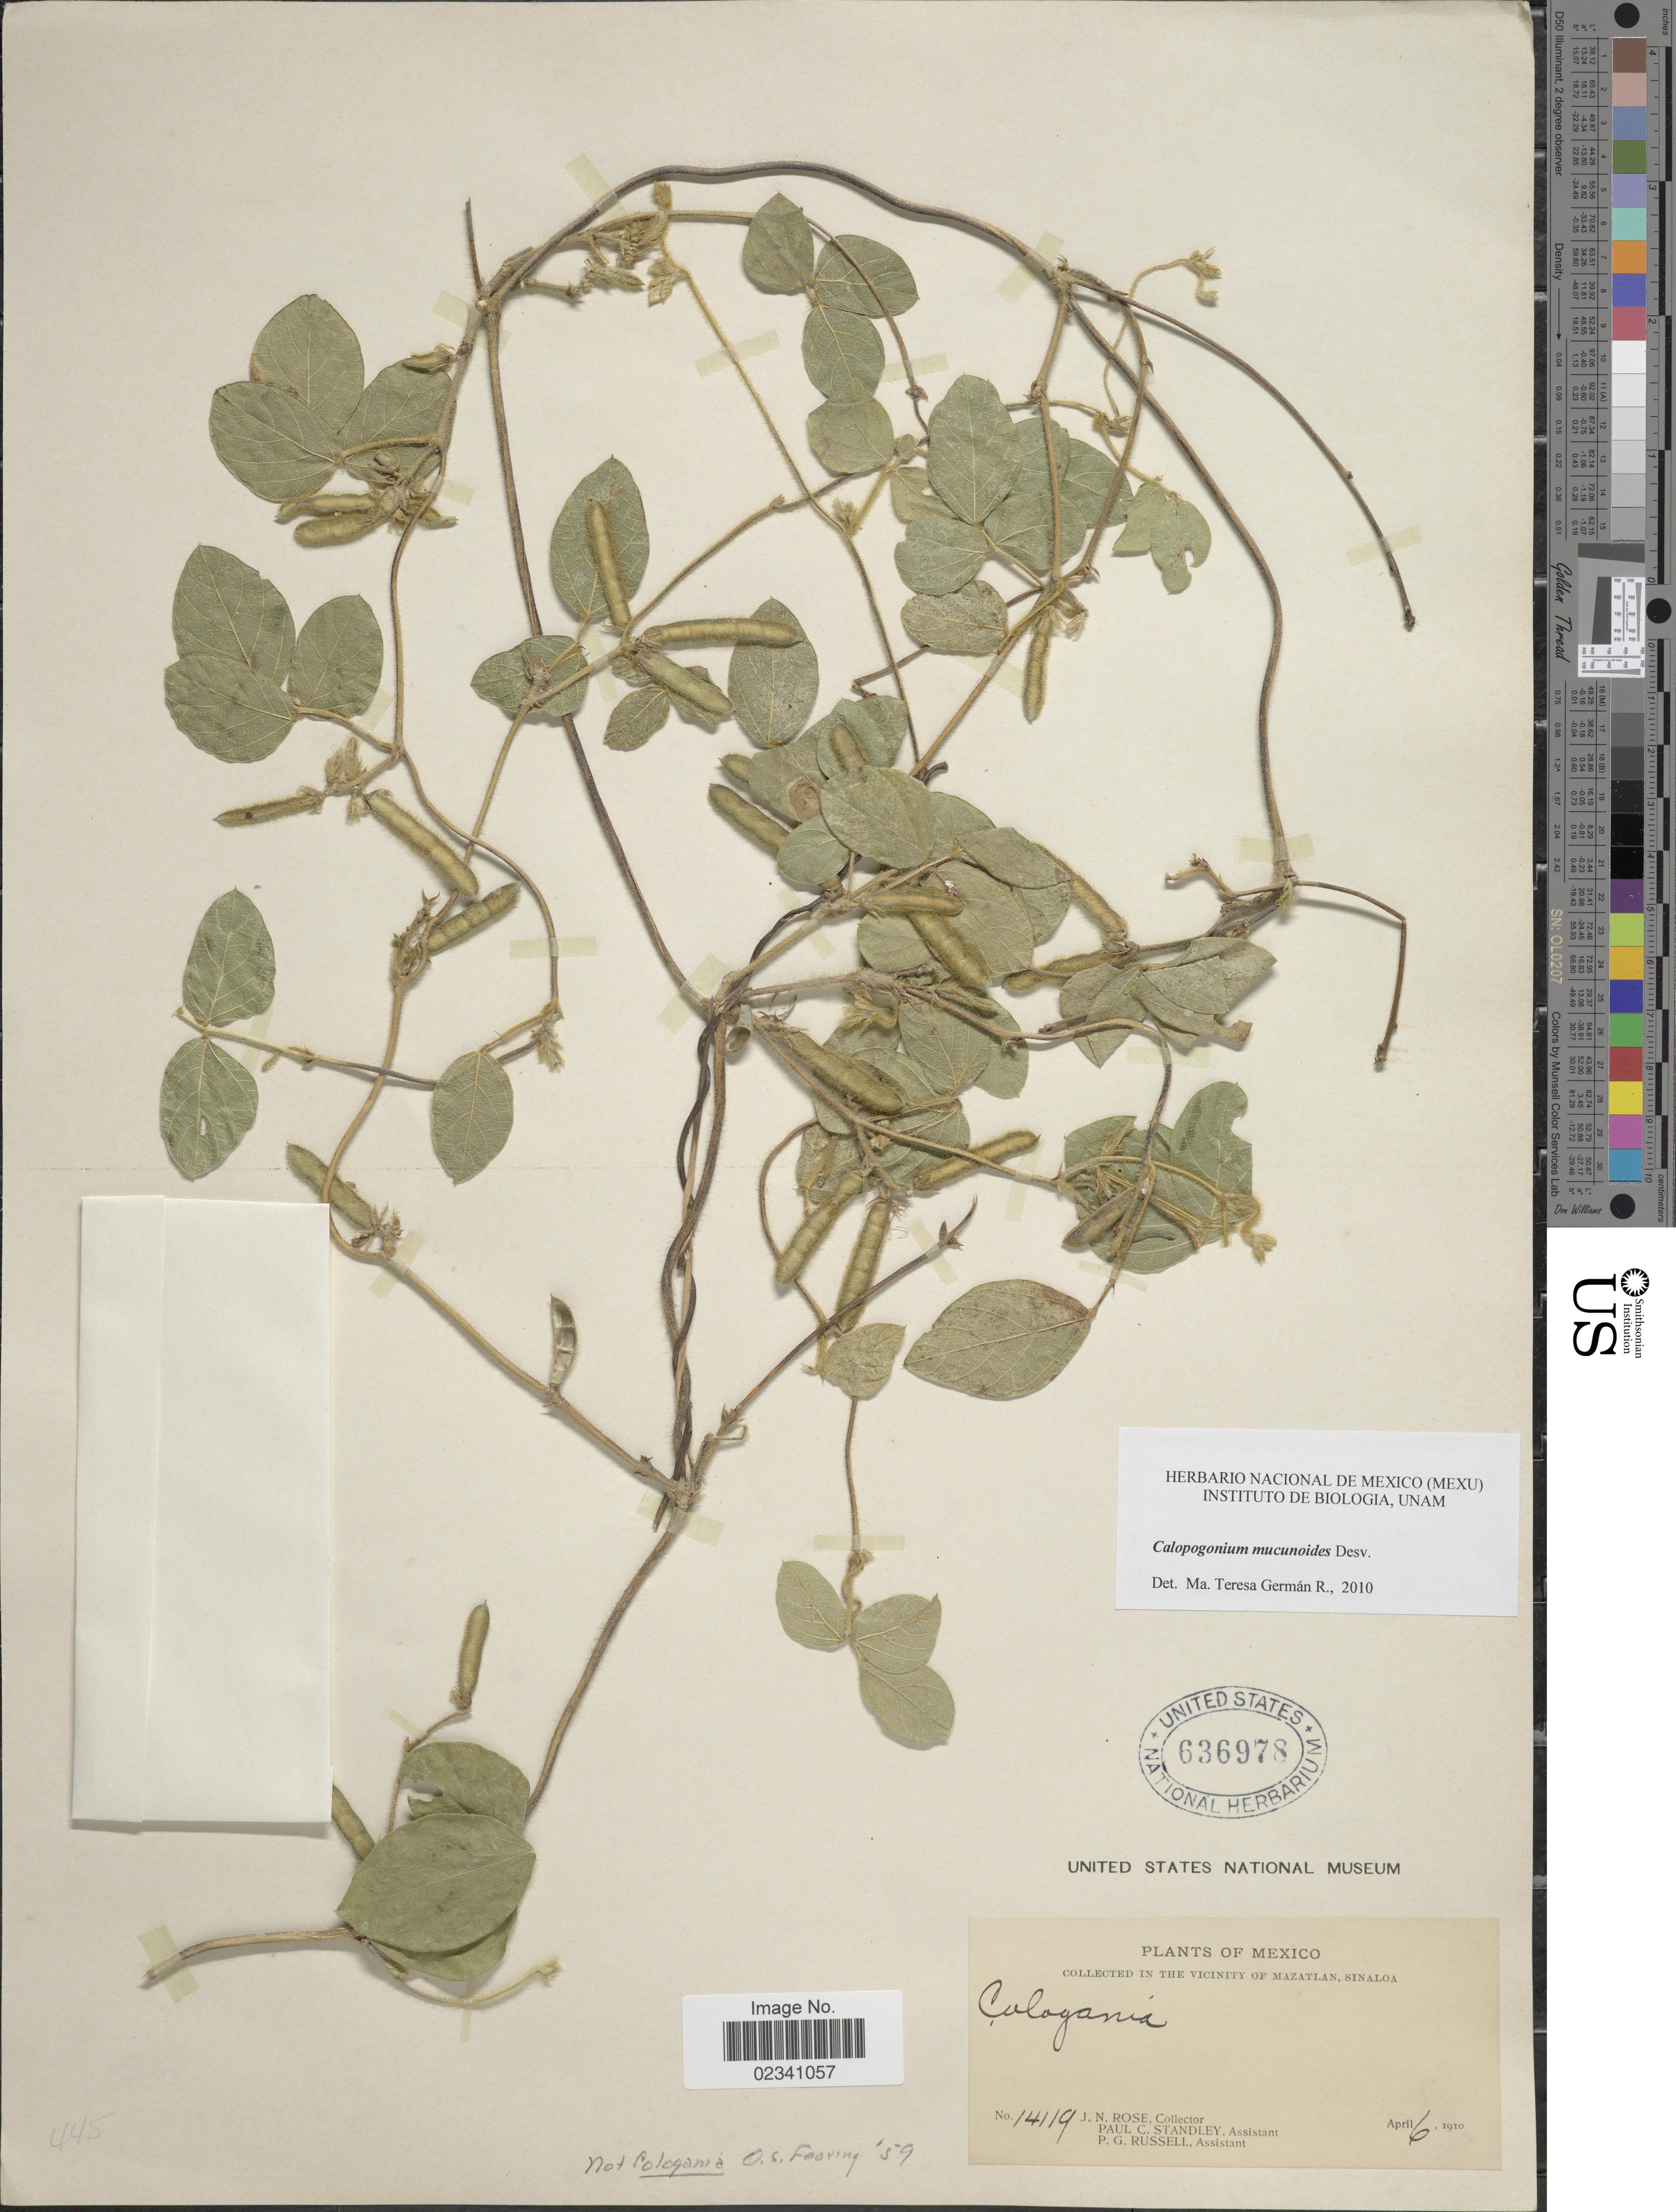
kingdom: Plantae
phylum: Tracheophyta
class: Magnoliopsida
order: Fabales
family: Fabaceae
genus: Calopogonium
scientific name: Calopogonium mucunoides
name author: Desv.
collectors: J. N. Rose, P. C. Standley & P. G. Russell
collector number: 14119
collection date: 1810-04-06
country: Mexico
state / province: Sinaloa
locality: In the Vicinity of Mazatlan, Sinaloa.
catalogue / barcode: US 636978